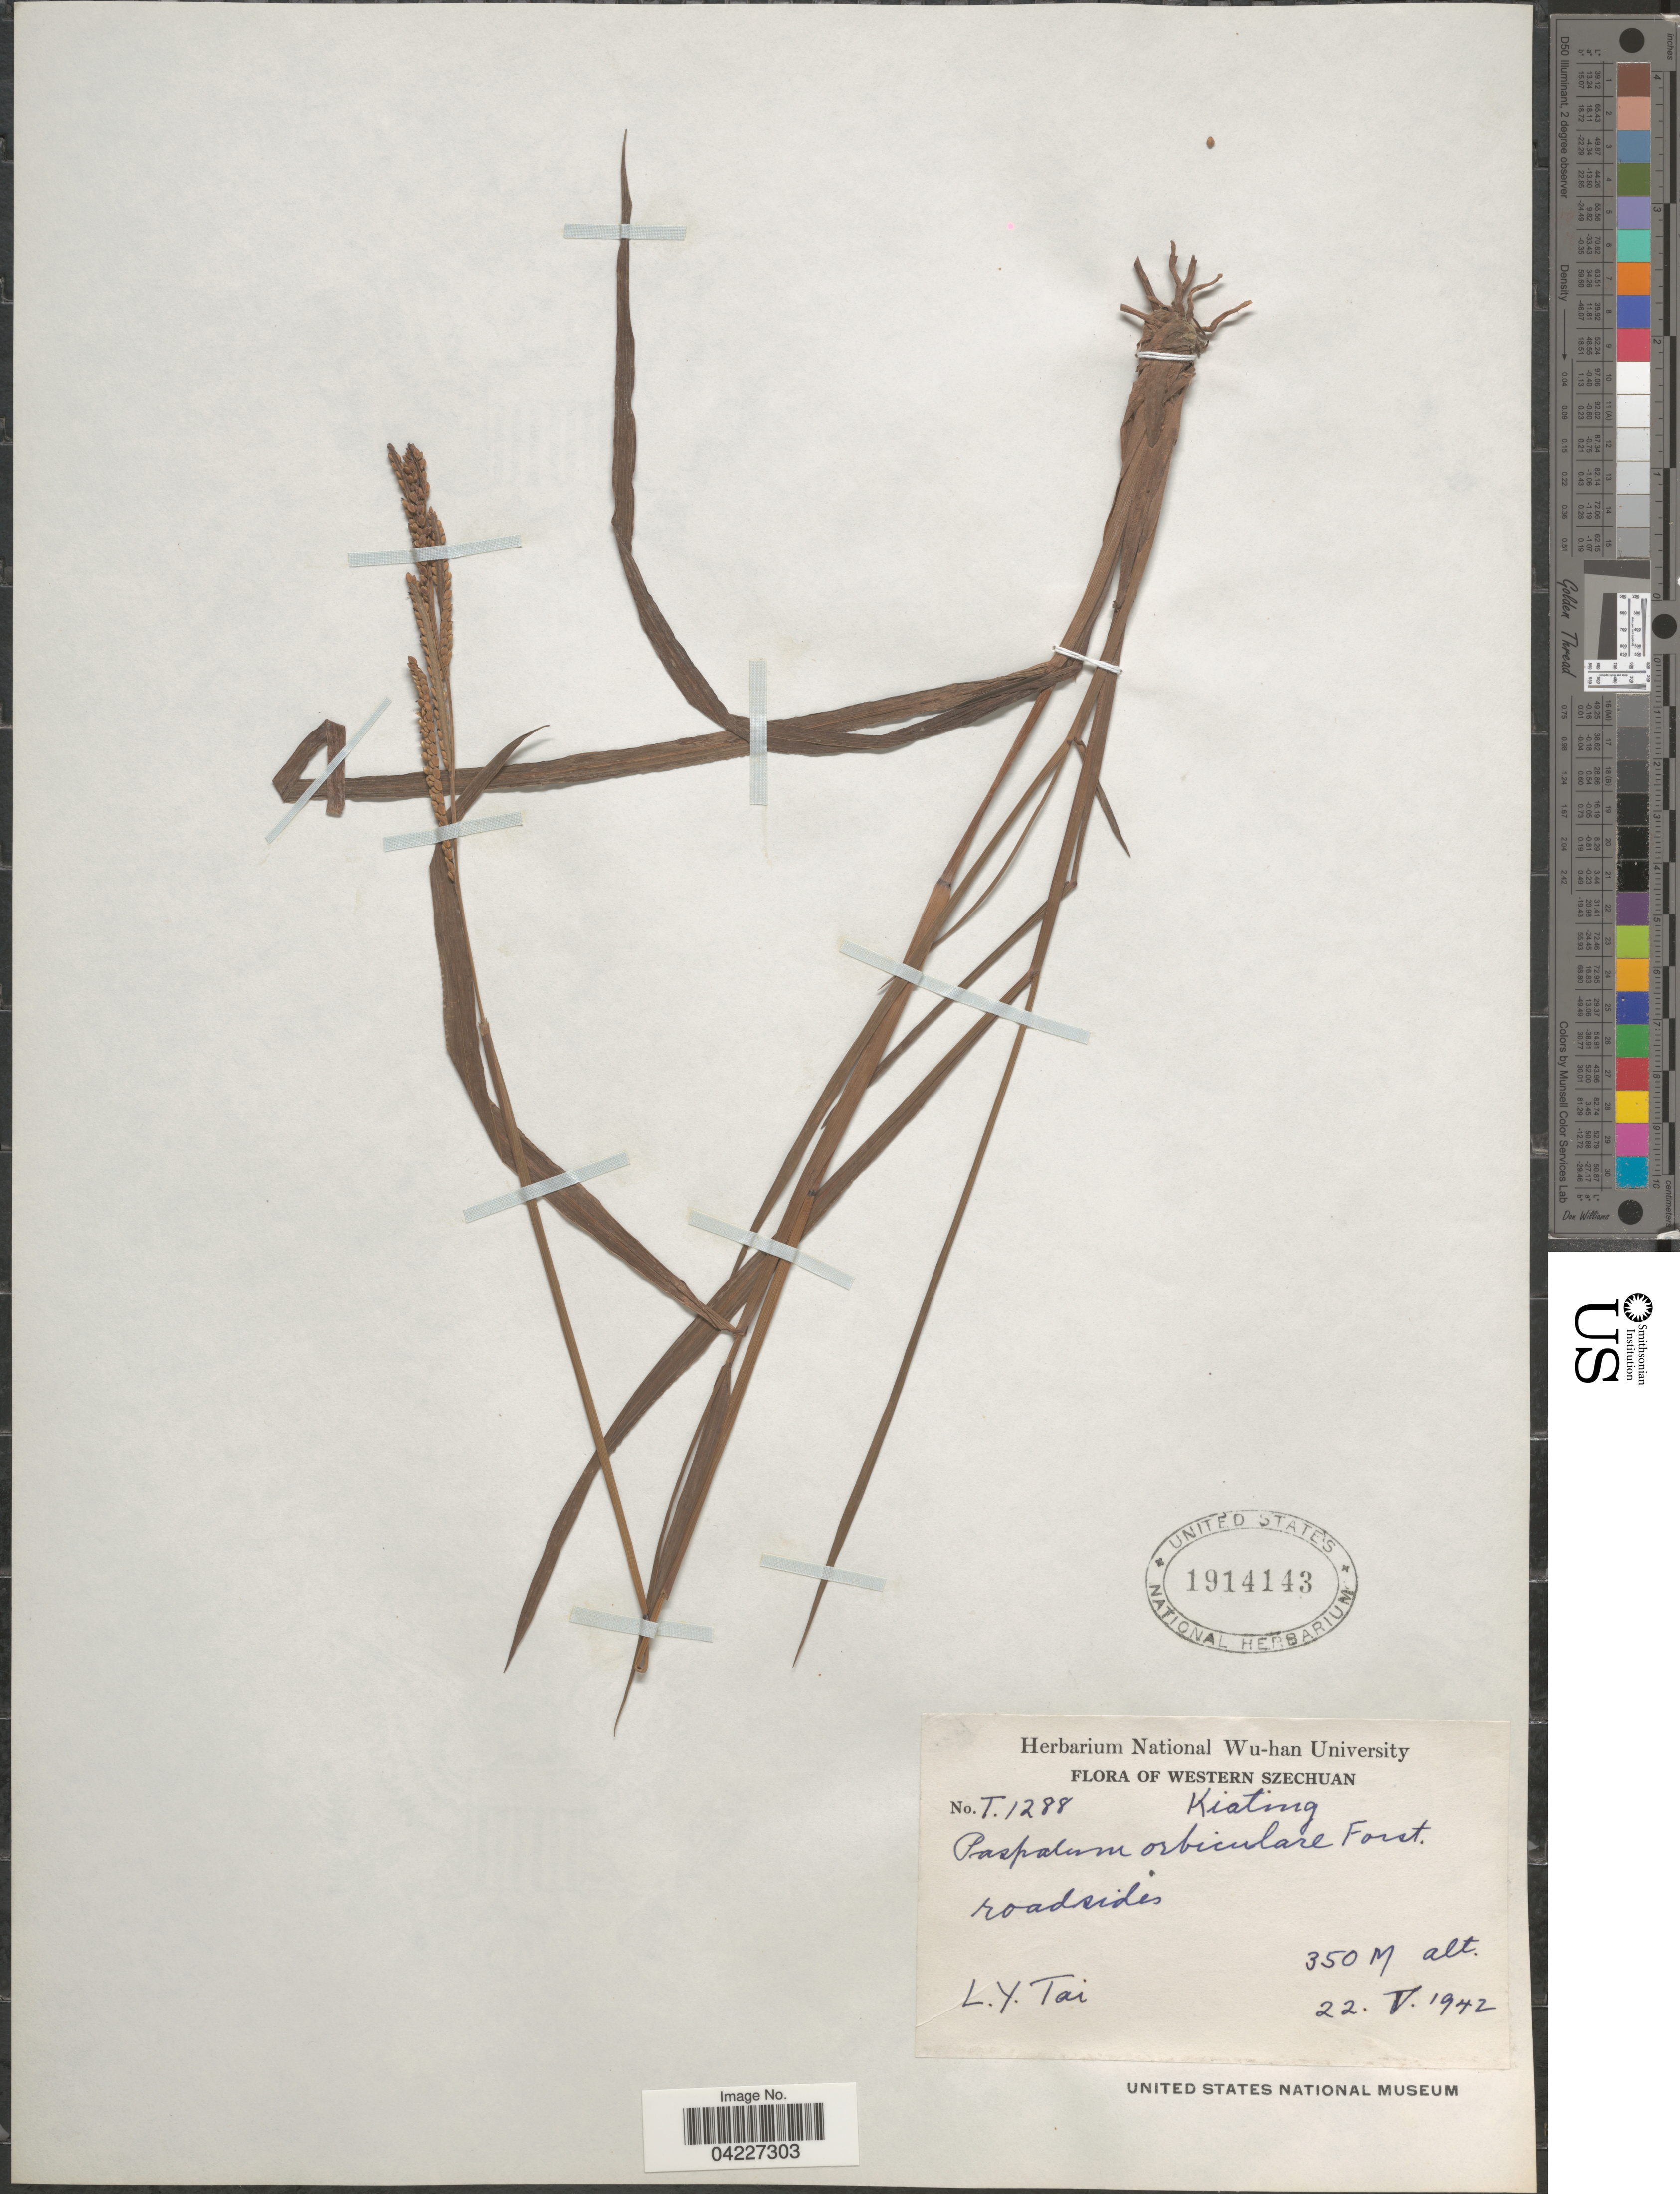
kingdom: Plantae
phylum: Tracheophyta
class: Liliopsida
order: Poales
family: Poaceae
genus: Paspalum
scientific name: Paspalum orbiculare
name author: G. Forst.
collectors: L. Tai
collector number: T. 1288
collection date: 1942-05-22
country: China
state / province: Sichuan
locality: Western Szechuan. Kiating. Roadsides.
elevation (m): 350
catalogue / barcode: US 1914143